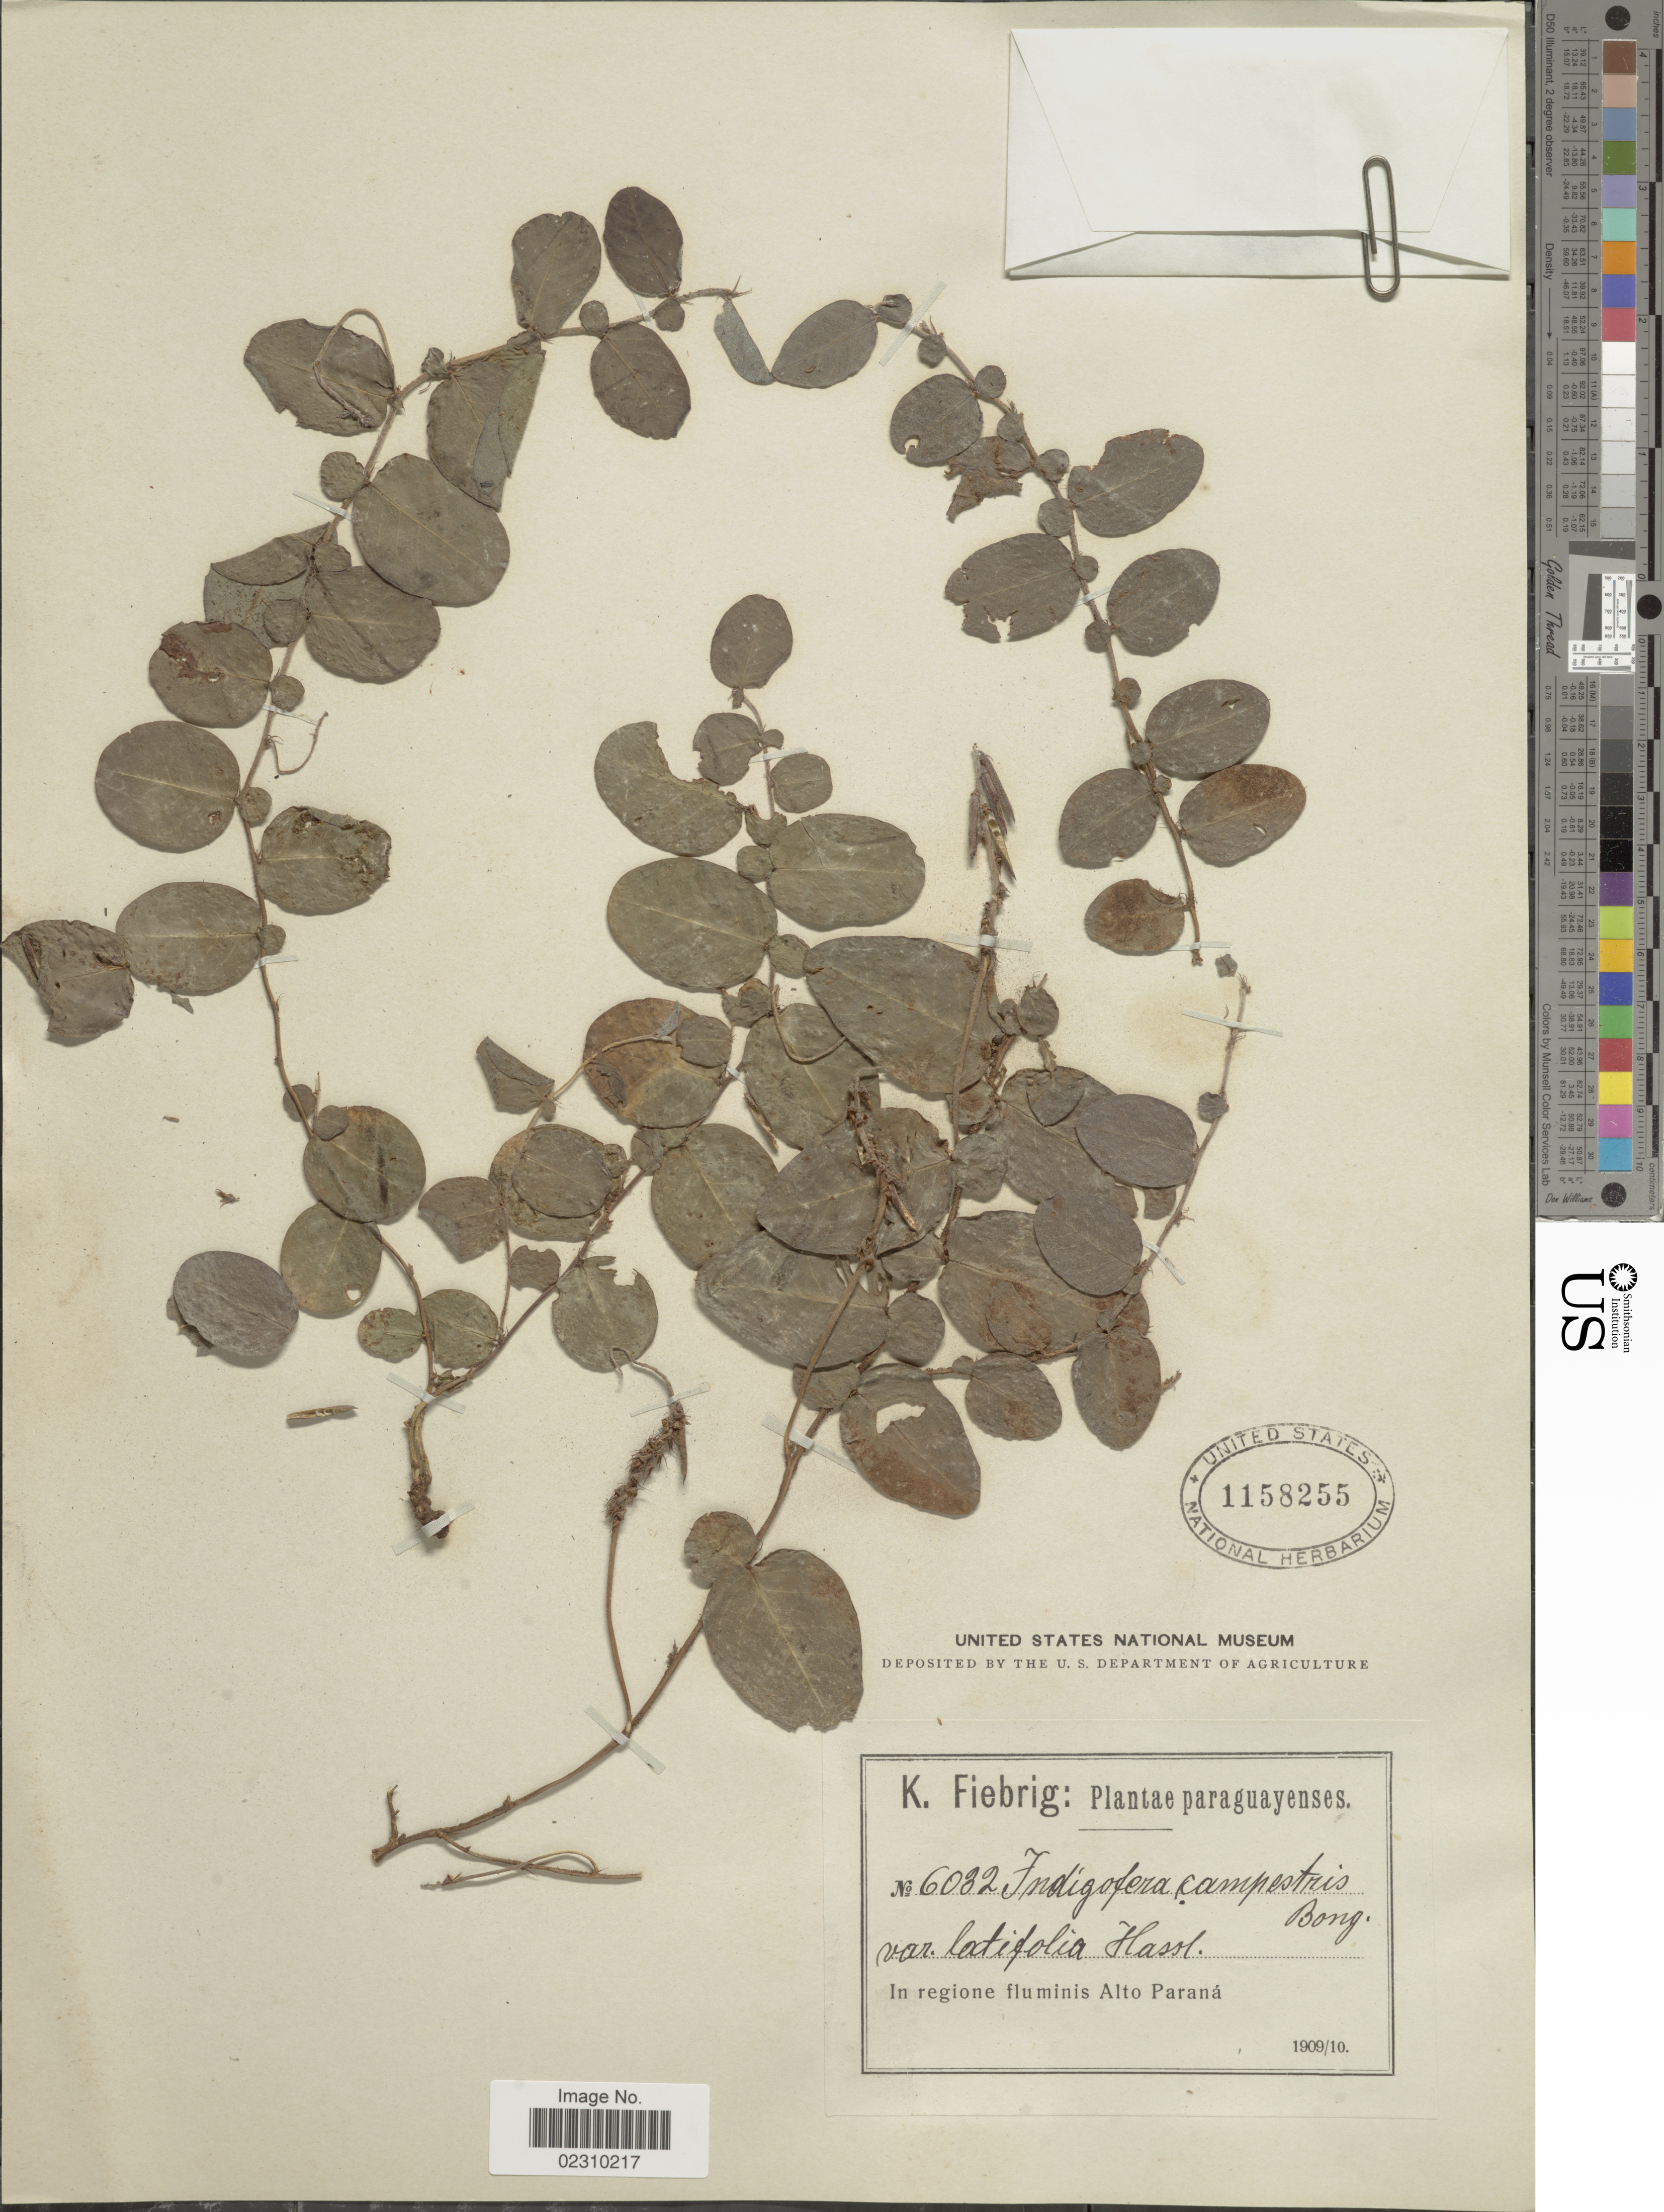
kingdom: Plantae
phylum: Tracheophyta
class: Magnoliopsida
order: Fabales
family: Fabaceae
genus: Indigofera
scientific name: Indigofera latifolia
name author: Micheli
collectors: K. Fiebrig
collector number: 6032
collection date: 1909/1910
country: Paraguay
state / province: Alto Parana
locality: Paraguayenses, In regione fluminis Alto Parana.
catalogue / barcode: US 1158255